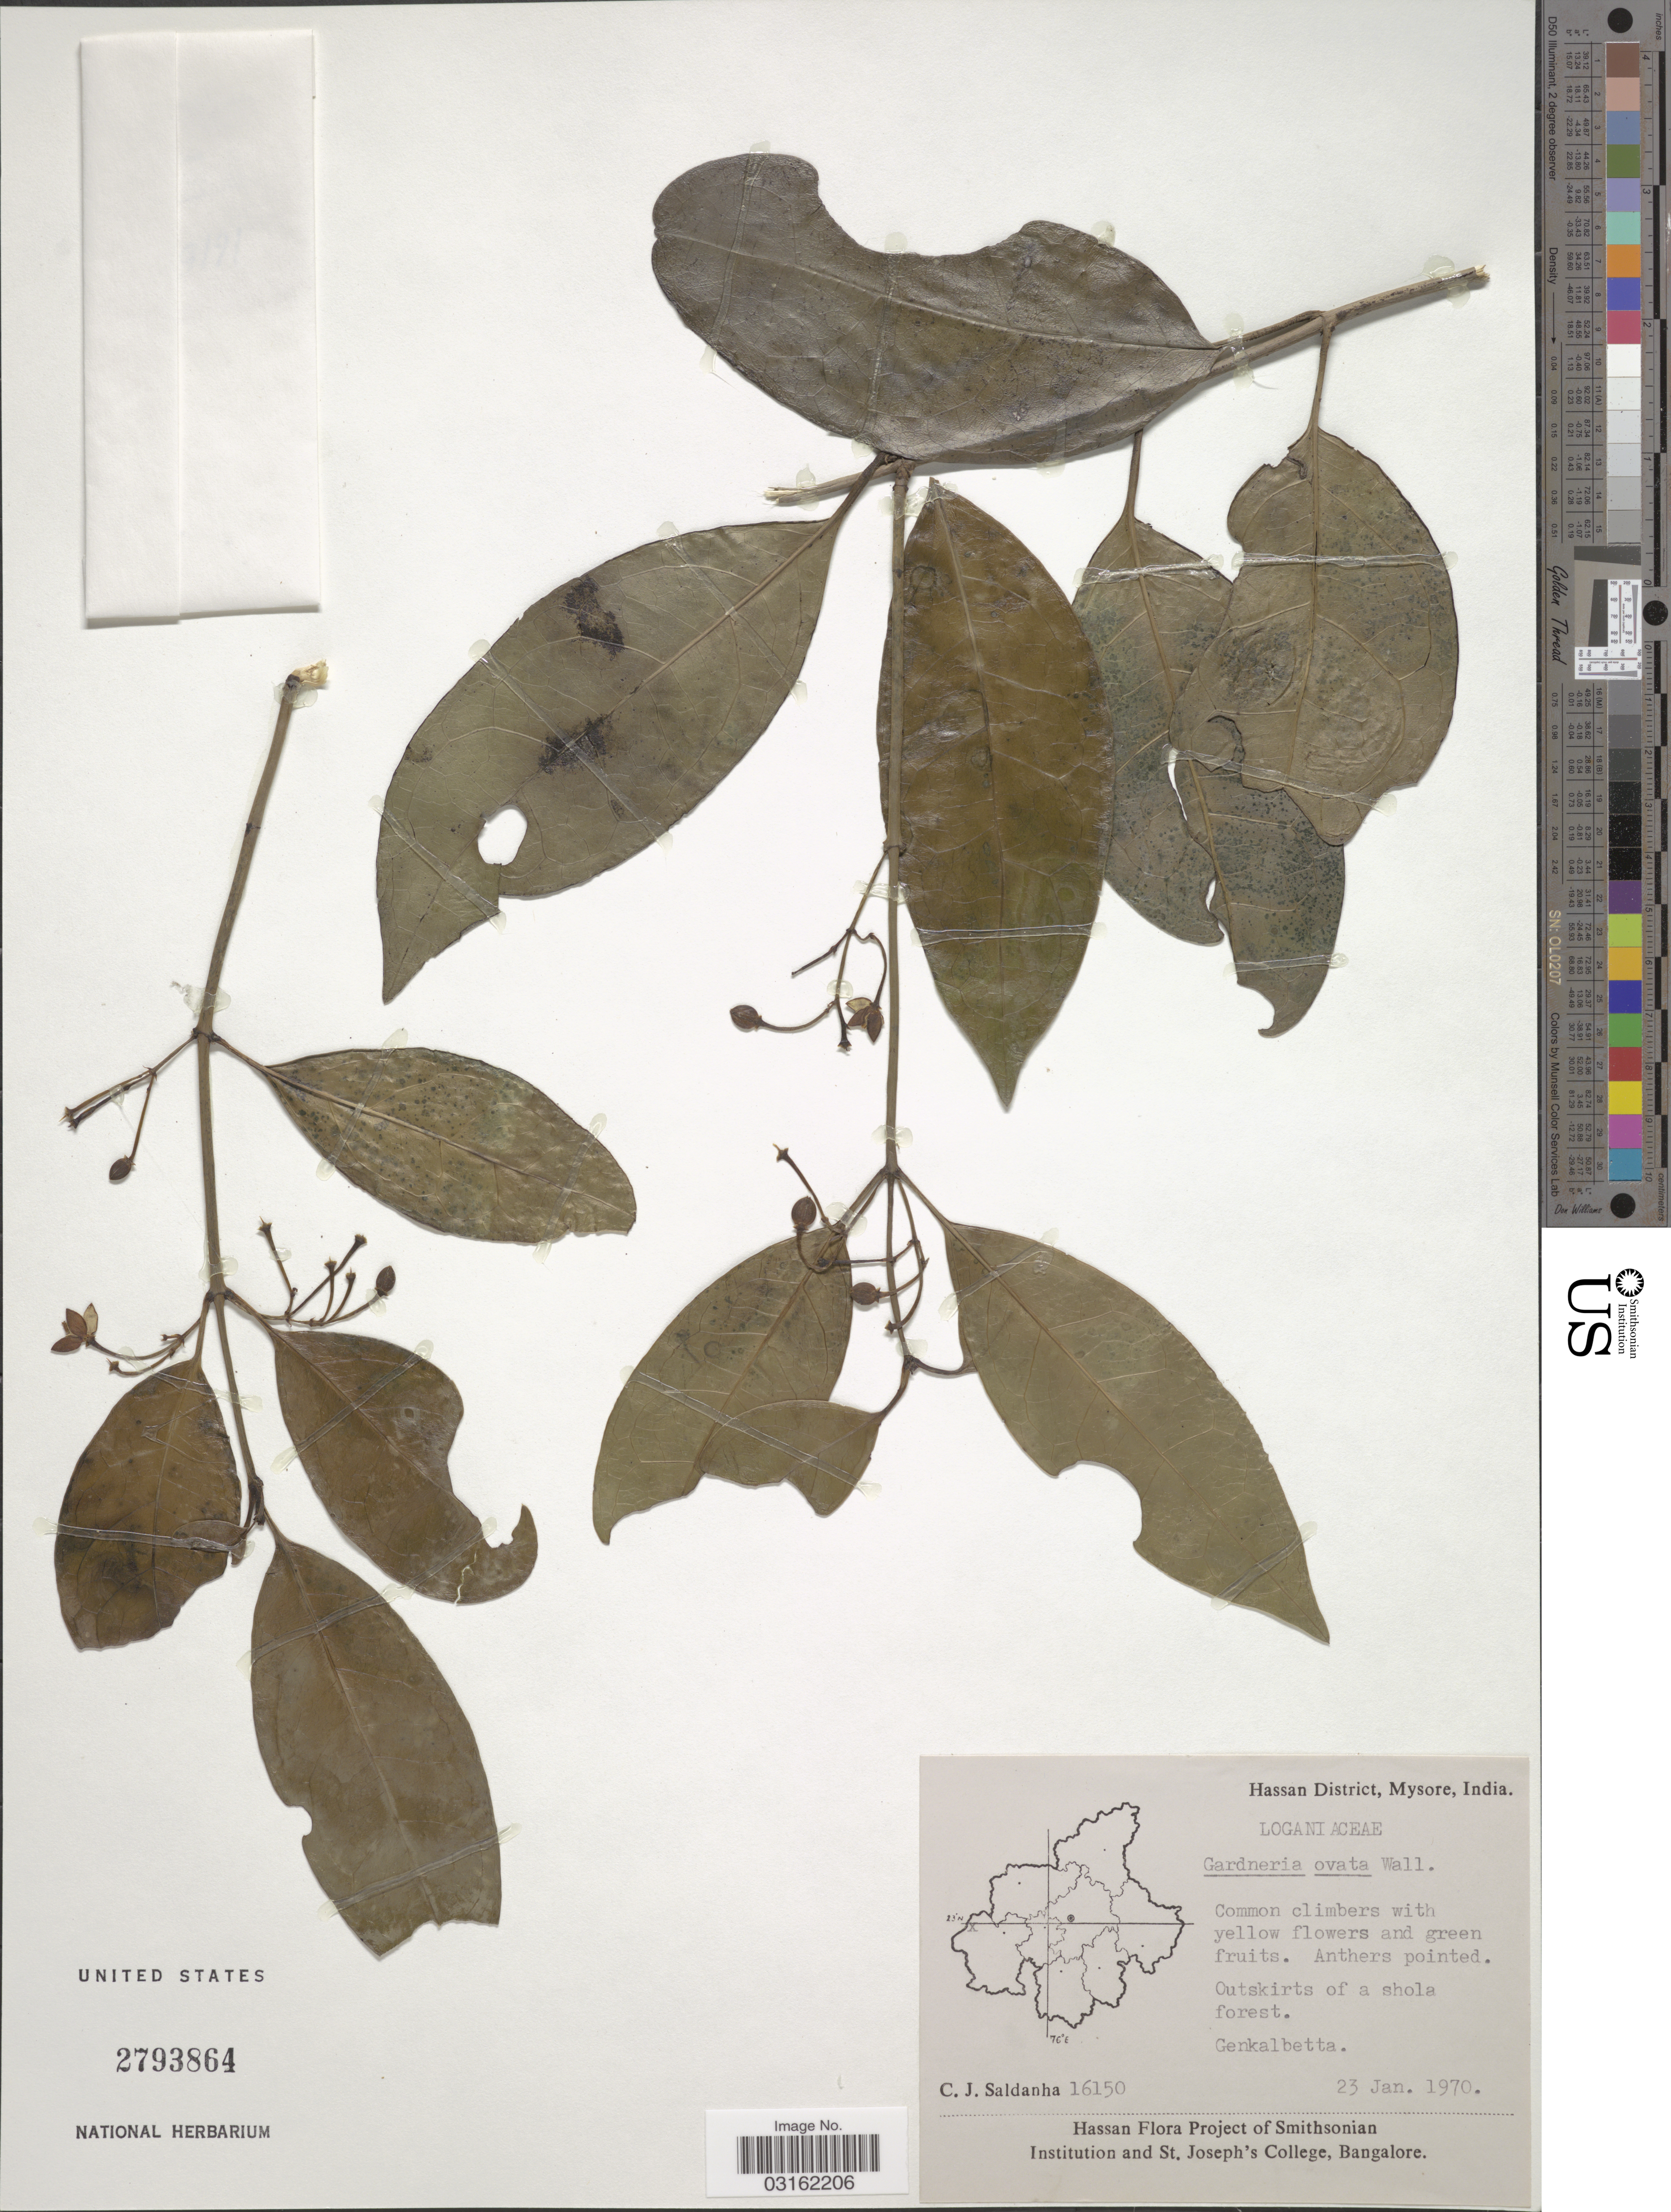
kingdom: Plantae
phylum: Tracheophyta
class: Magnoliopsida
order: Gentianales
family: Loganiaceae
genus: Gardneria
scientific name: Gardneria ovata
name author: Wall.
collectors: C. J. Saldanha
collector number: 16150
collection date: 1970-01-23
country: India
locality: Hassan District, Mysore, Genkalbetta.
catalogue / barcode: US 2793864